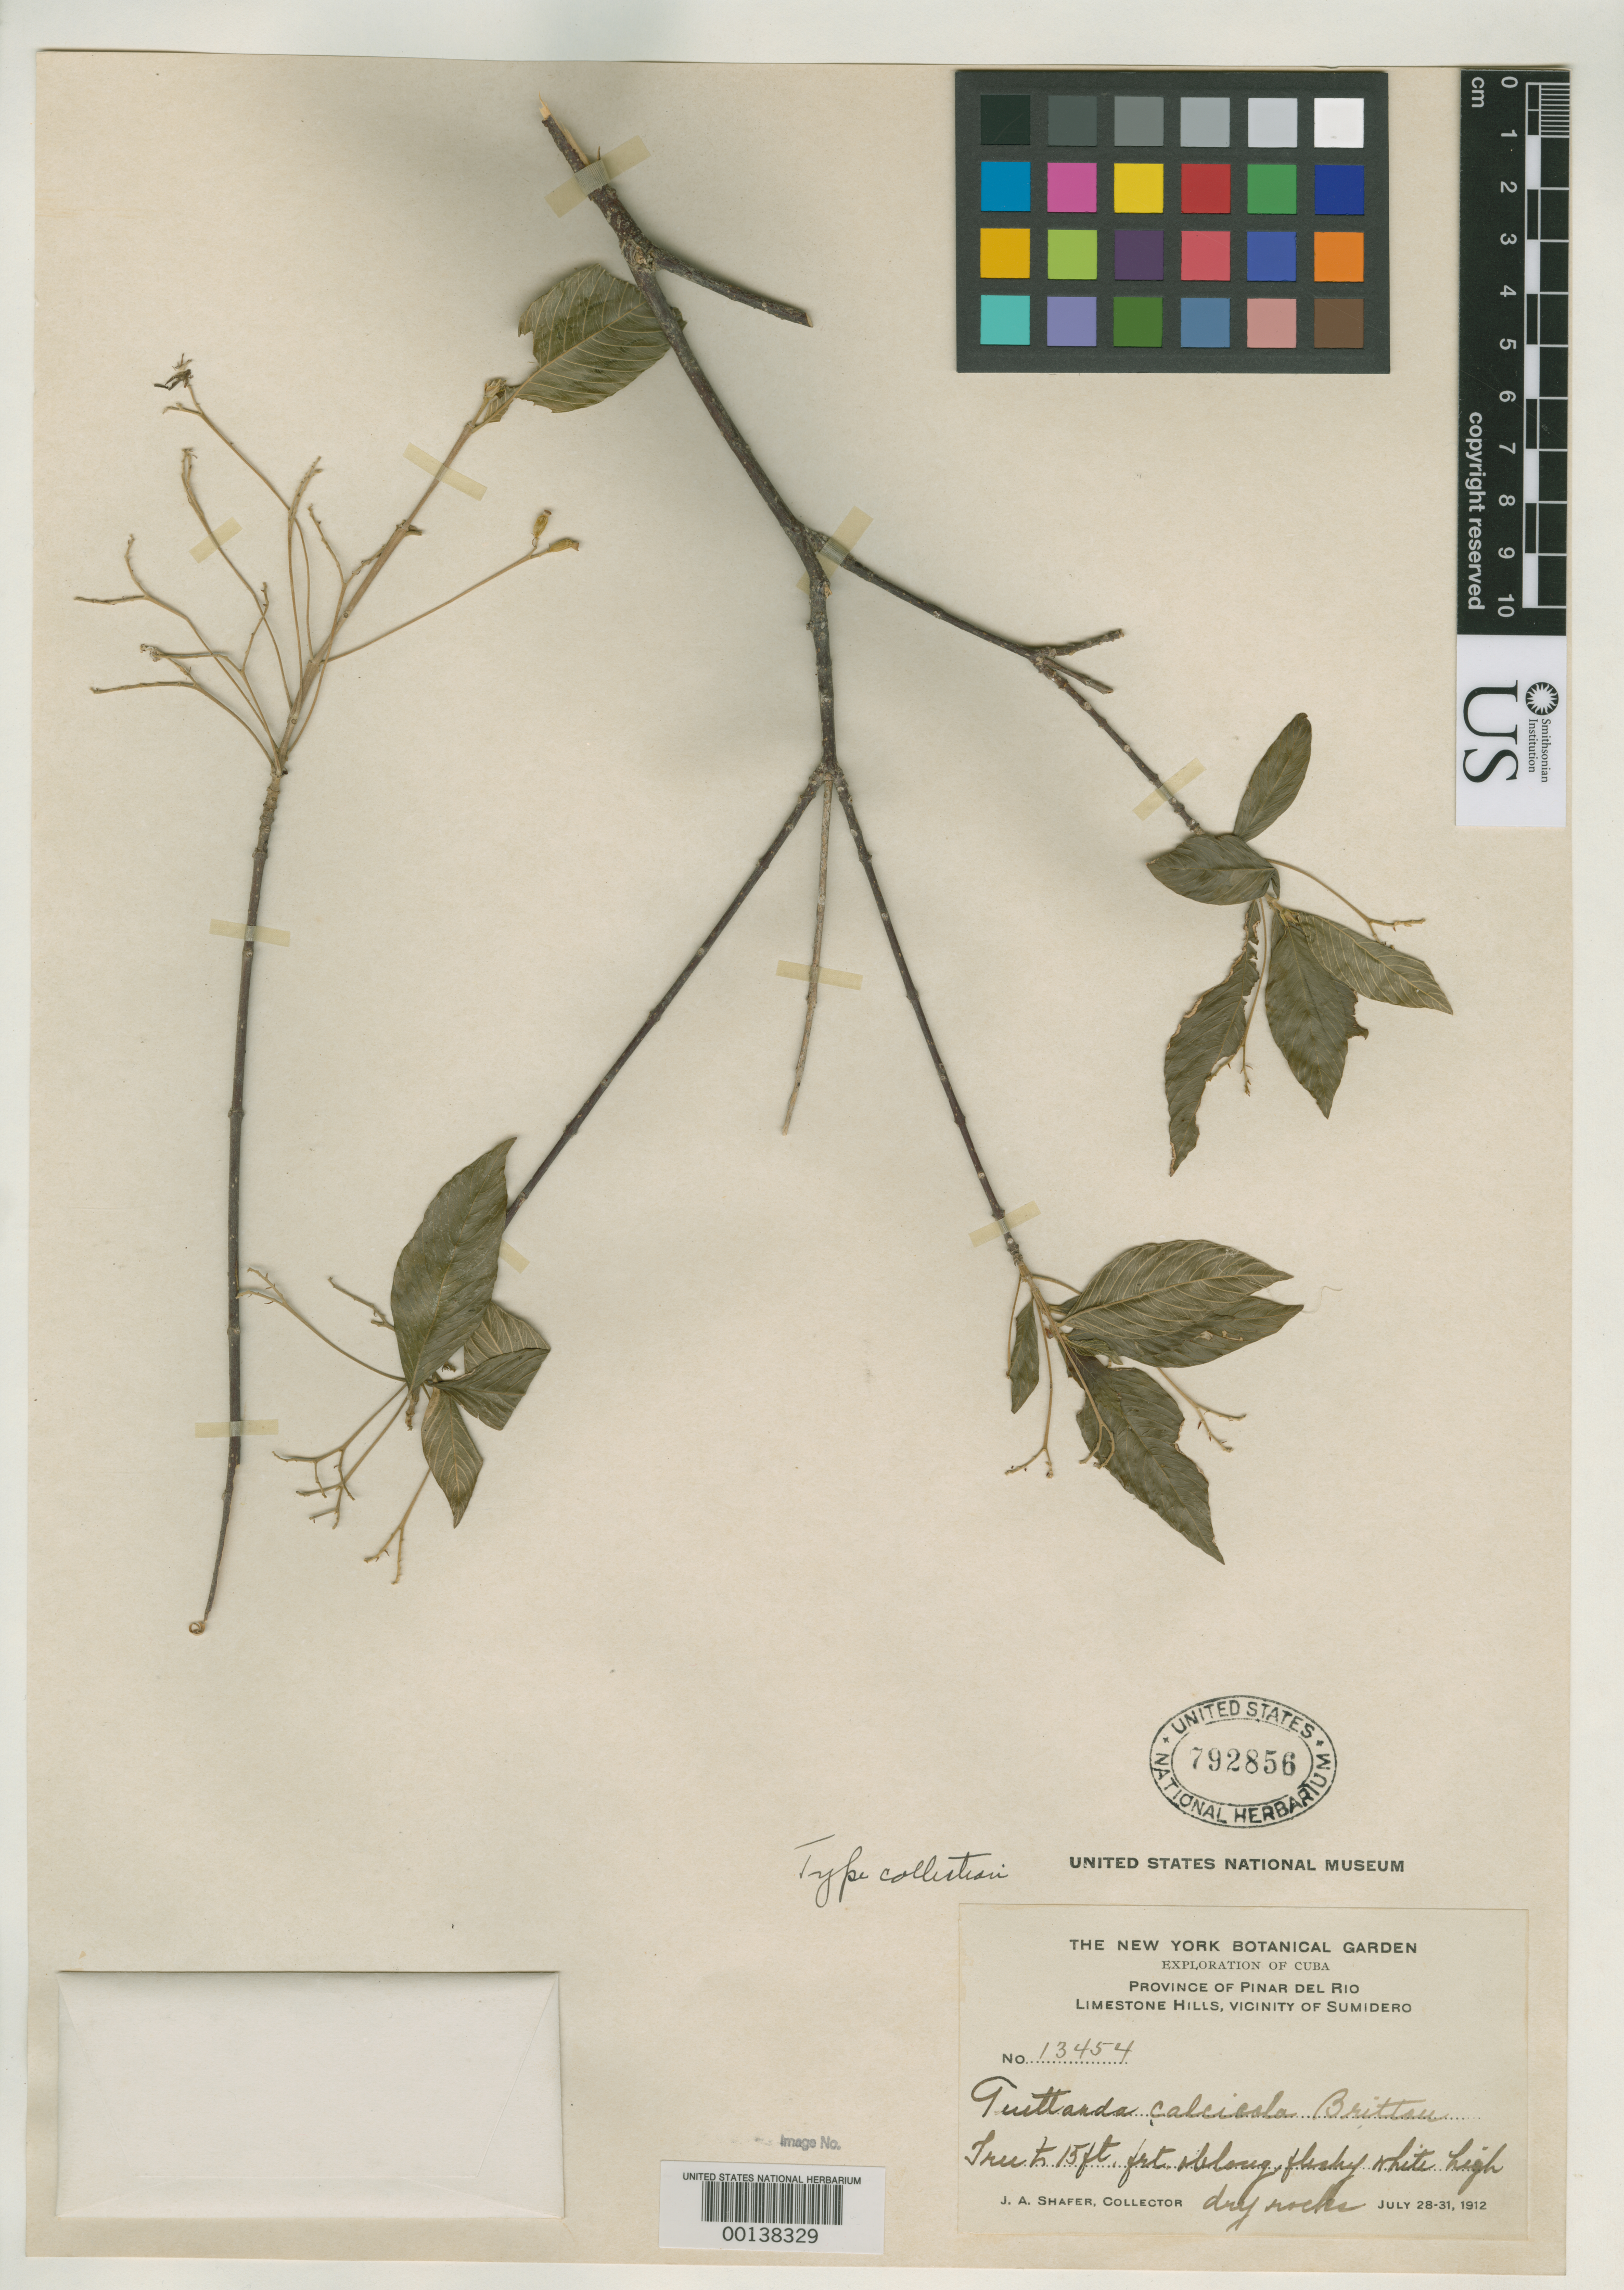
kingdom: Plantae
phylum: Tracheophyta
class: Magnoliopsida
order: Gentianales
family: Rubiaceae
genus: Guettarda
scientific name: Guettarda calcicola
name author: Britton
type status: Isotype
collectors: J. A. Shafer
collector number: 13454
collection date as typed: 28 Jul 1912 to 31 Jul 1912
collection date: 1912-07-28/1912-07-31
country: Cuba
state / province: Pinar del Río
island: Greater Antilles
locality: Near Sumidero.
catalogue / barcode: US 792856